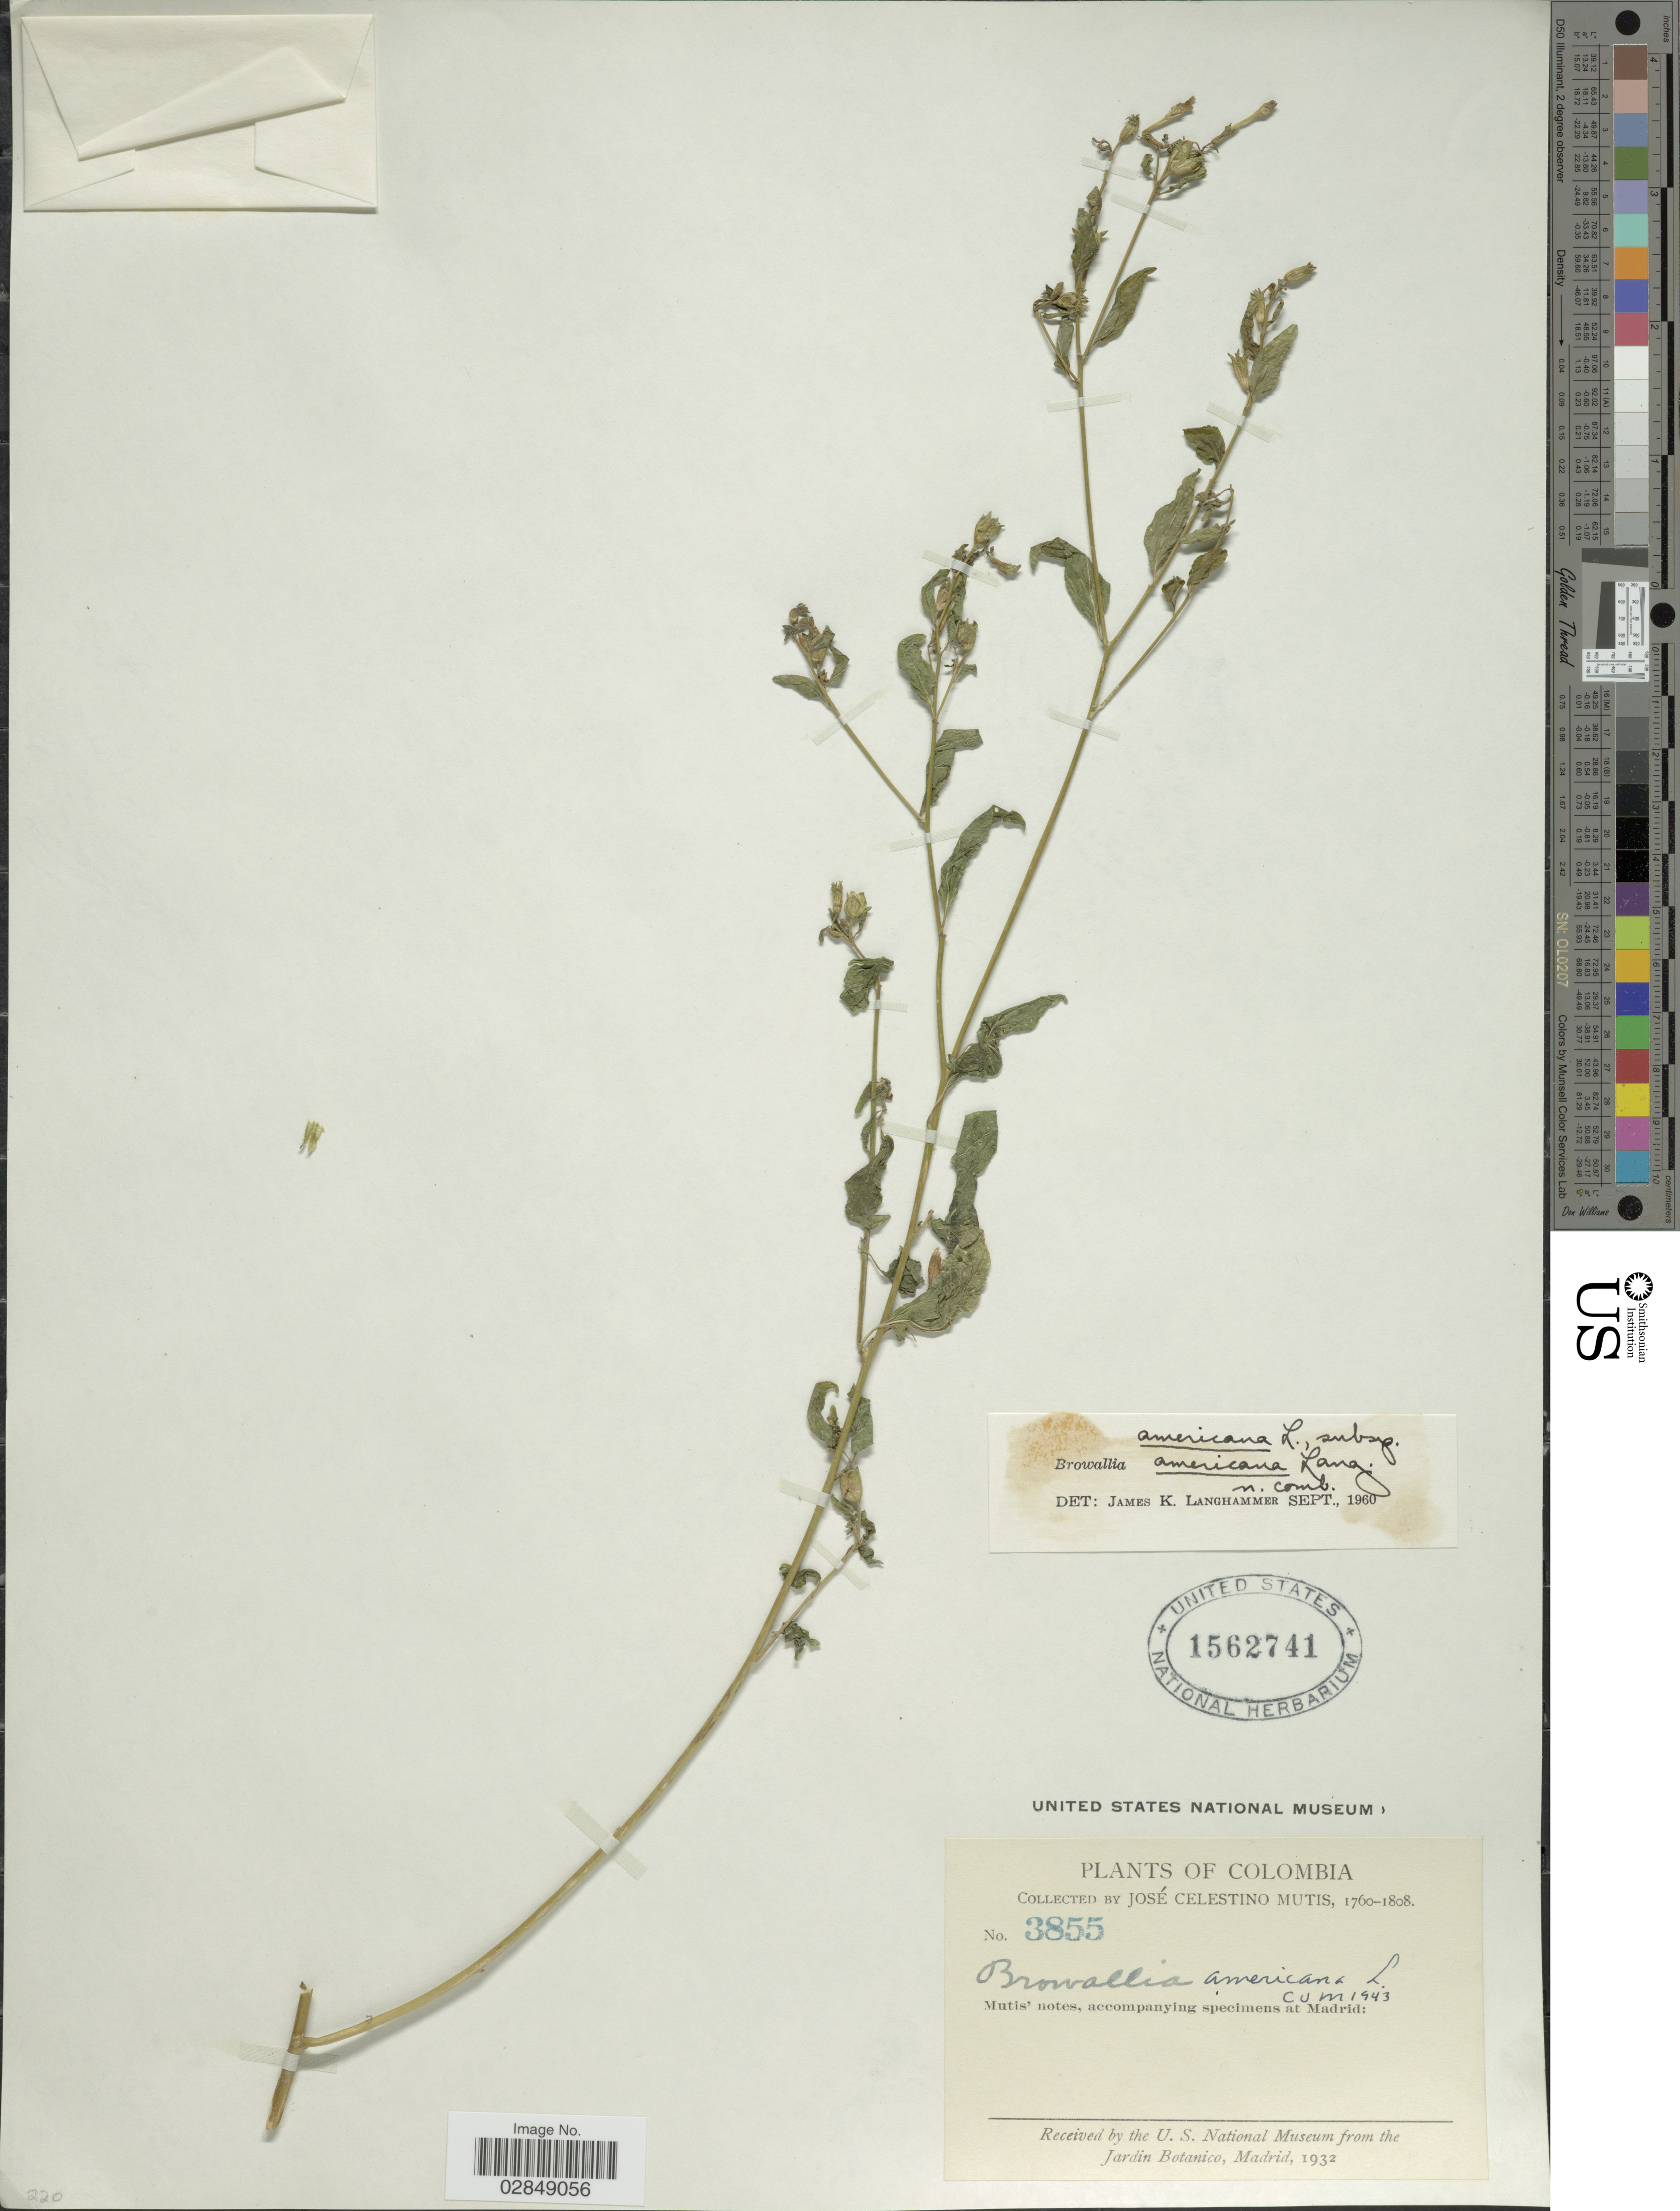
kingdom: Plantae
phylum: Tracheophyta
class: Magnoliopsida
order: Solanales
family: Solanaceae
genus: Browallia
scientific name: Browallia americana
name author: L.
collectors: J. C. B. Mutis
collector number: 3855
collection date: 1760/1808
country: Colombia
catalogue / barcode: US 1562741